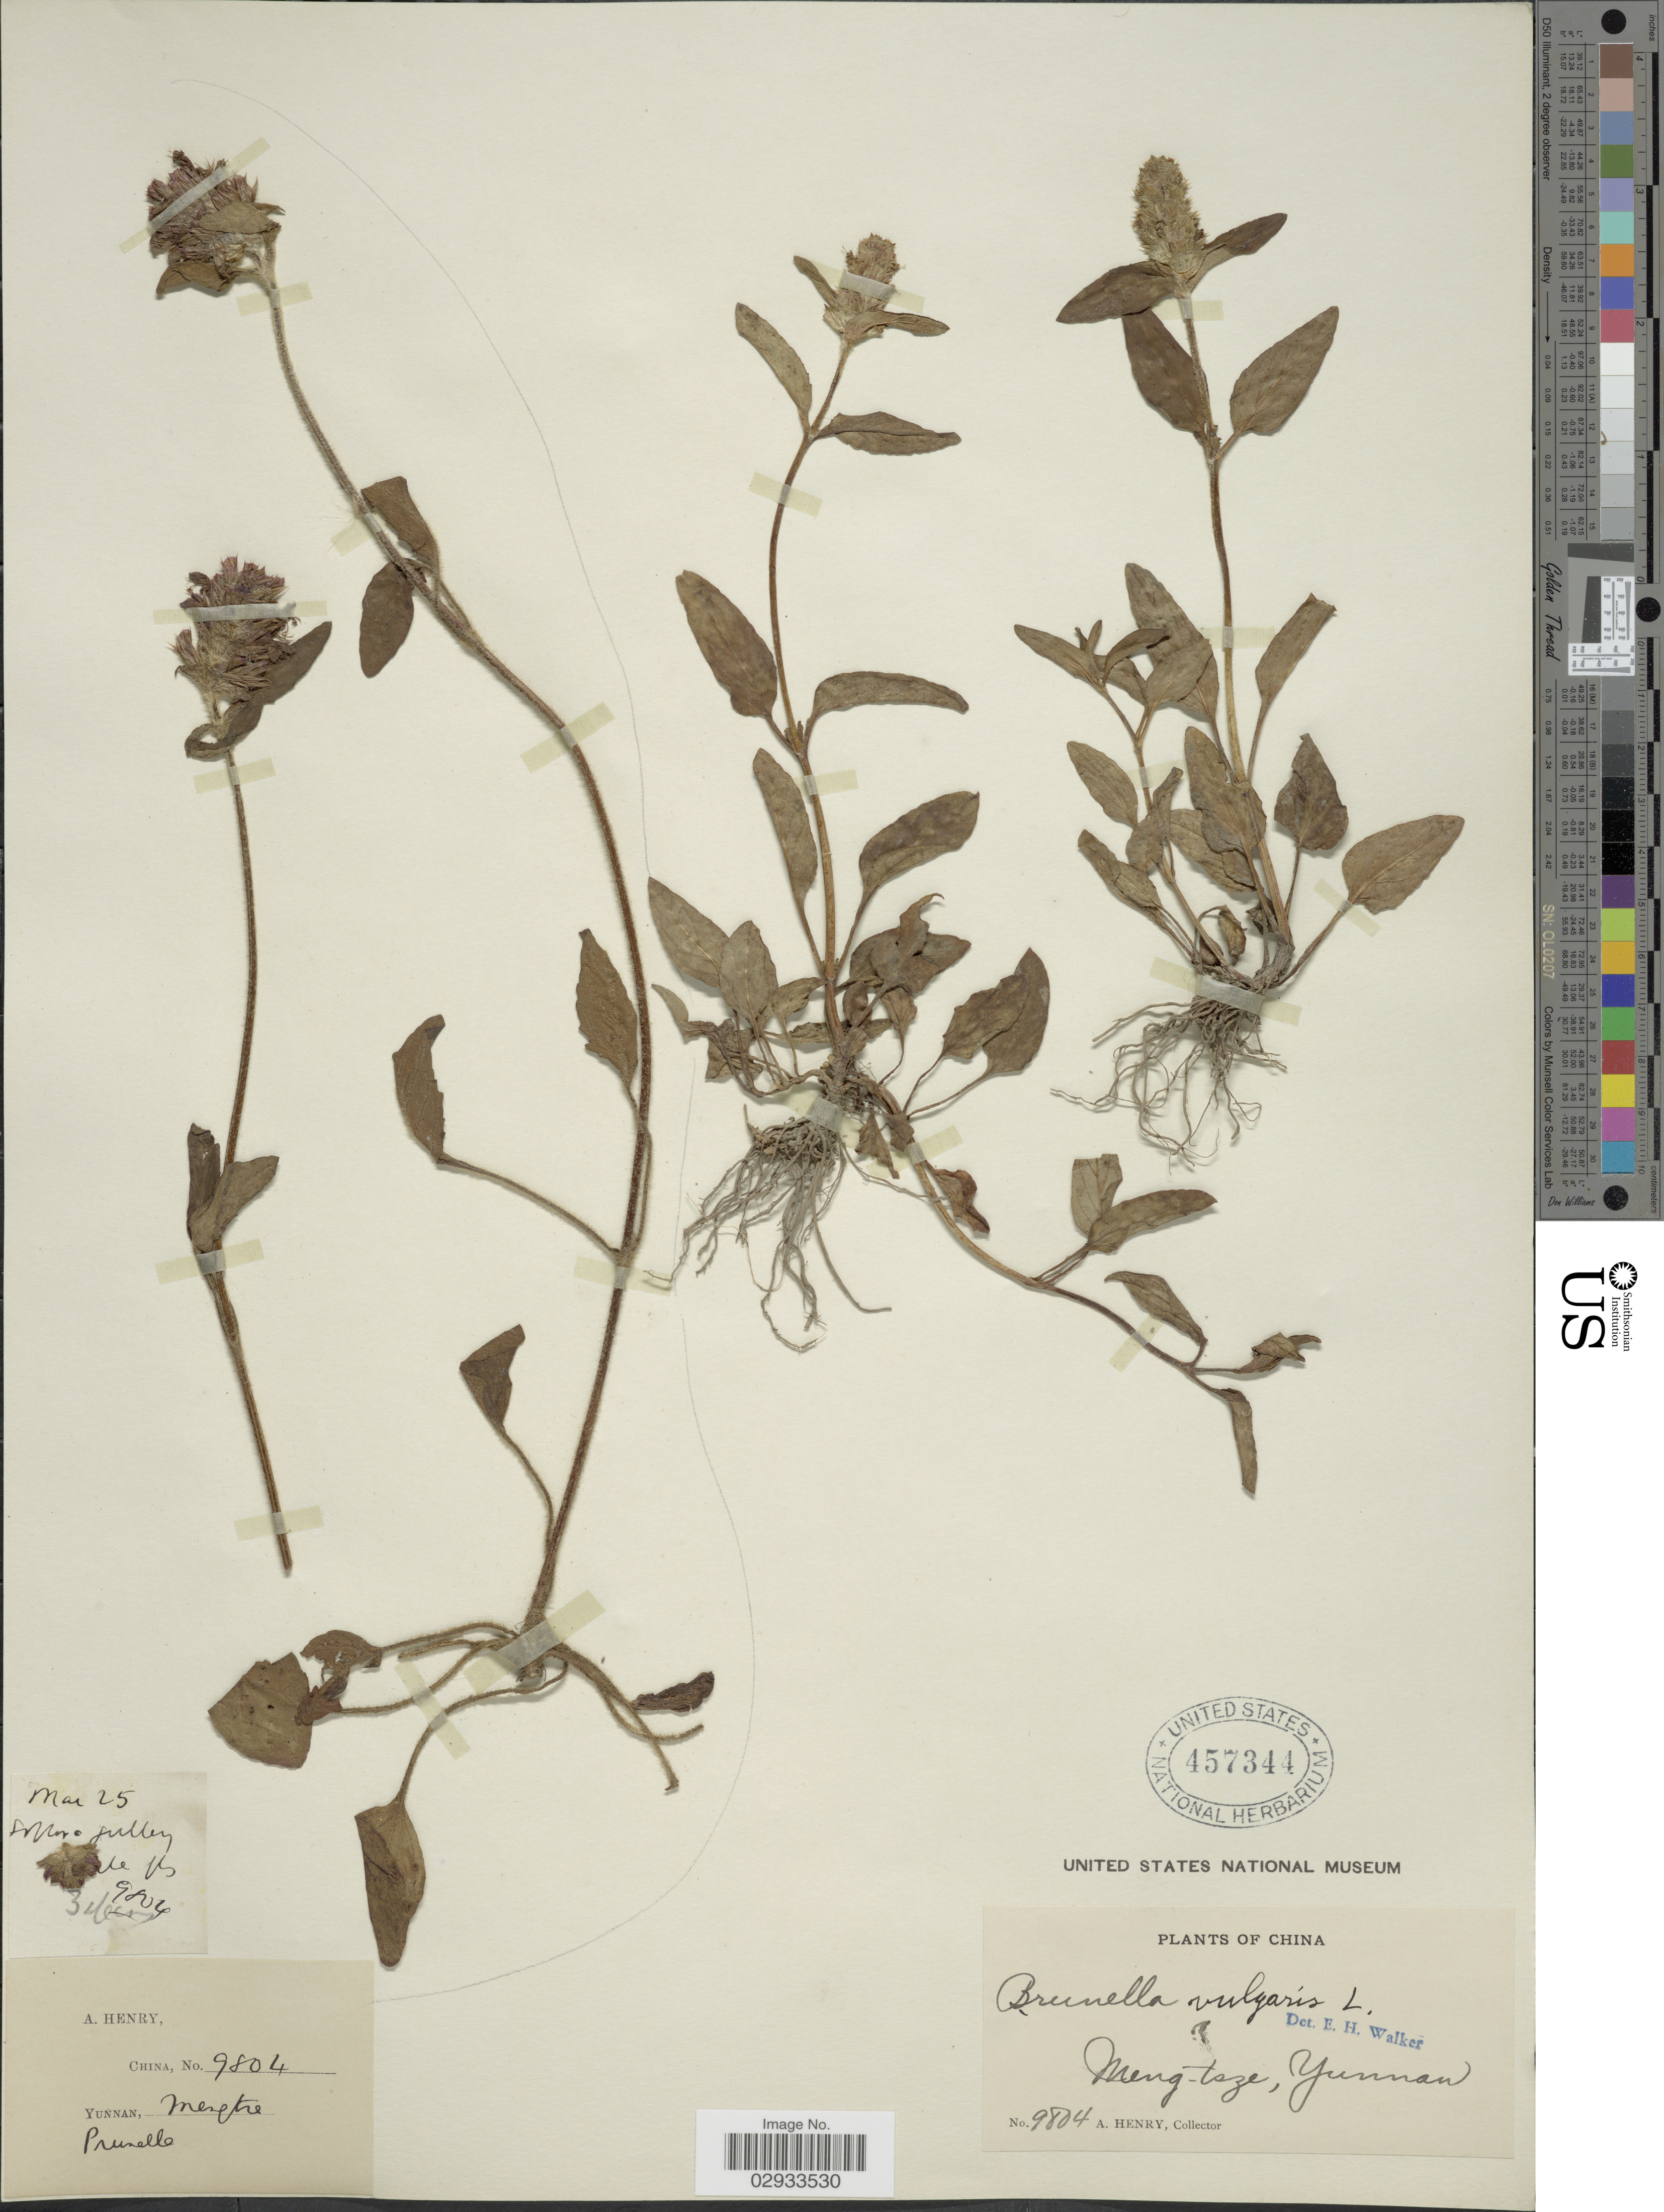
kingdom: Plantae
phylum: Tracheophyta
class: Magnoliopsida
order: Lamiales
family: Lamiaceae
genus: Prunella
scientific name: Prunella vulgaris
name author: L.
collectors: A. Henry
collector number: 9804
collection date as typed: Transcribed d/m/y: /5/25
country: China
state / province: Yunnan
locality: Yunnan, Mengtze, Sapora Gulley.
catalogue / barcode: US 457344